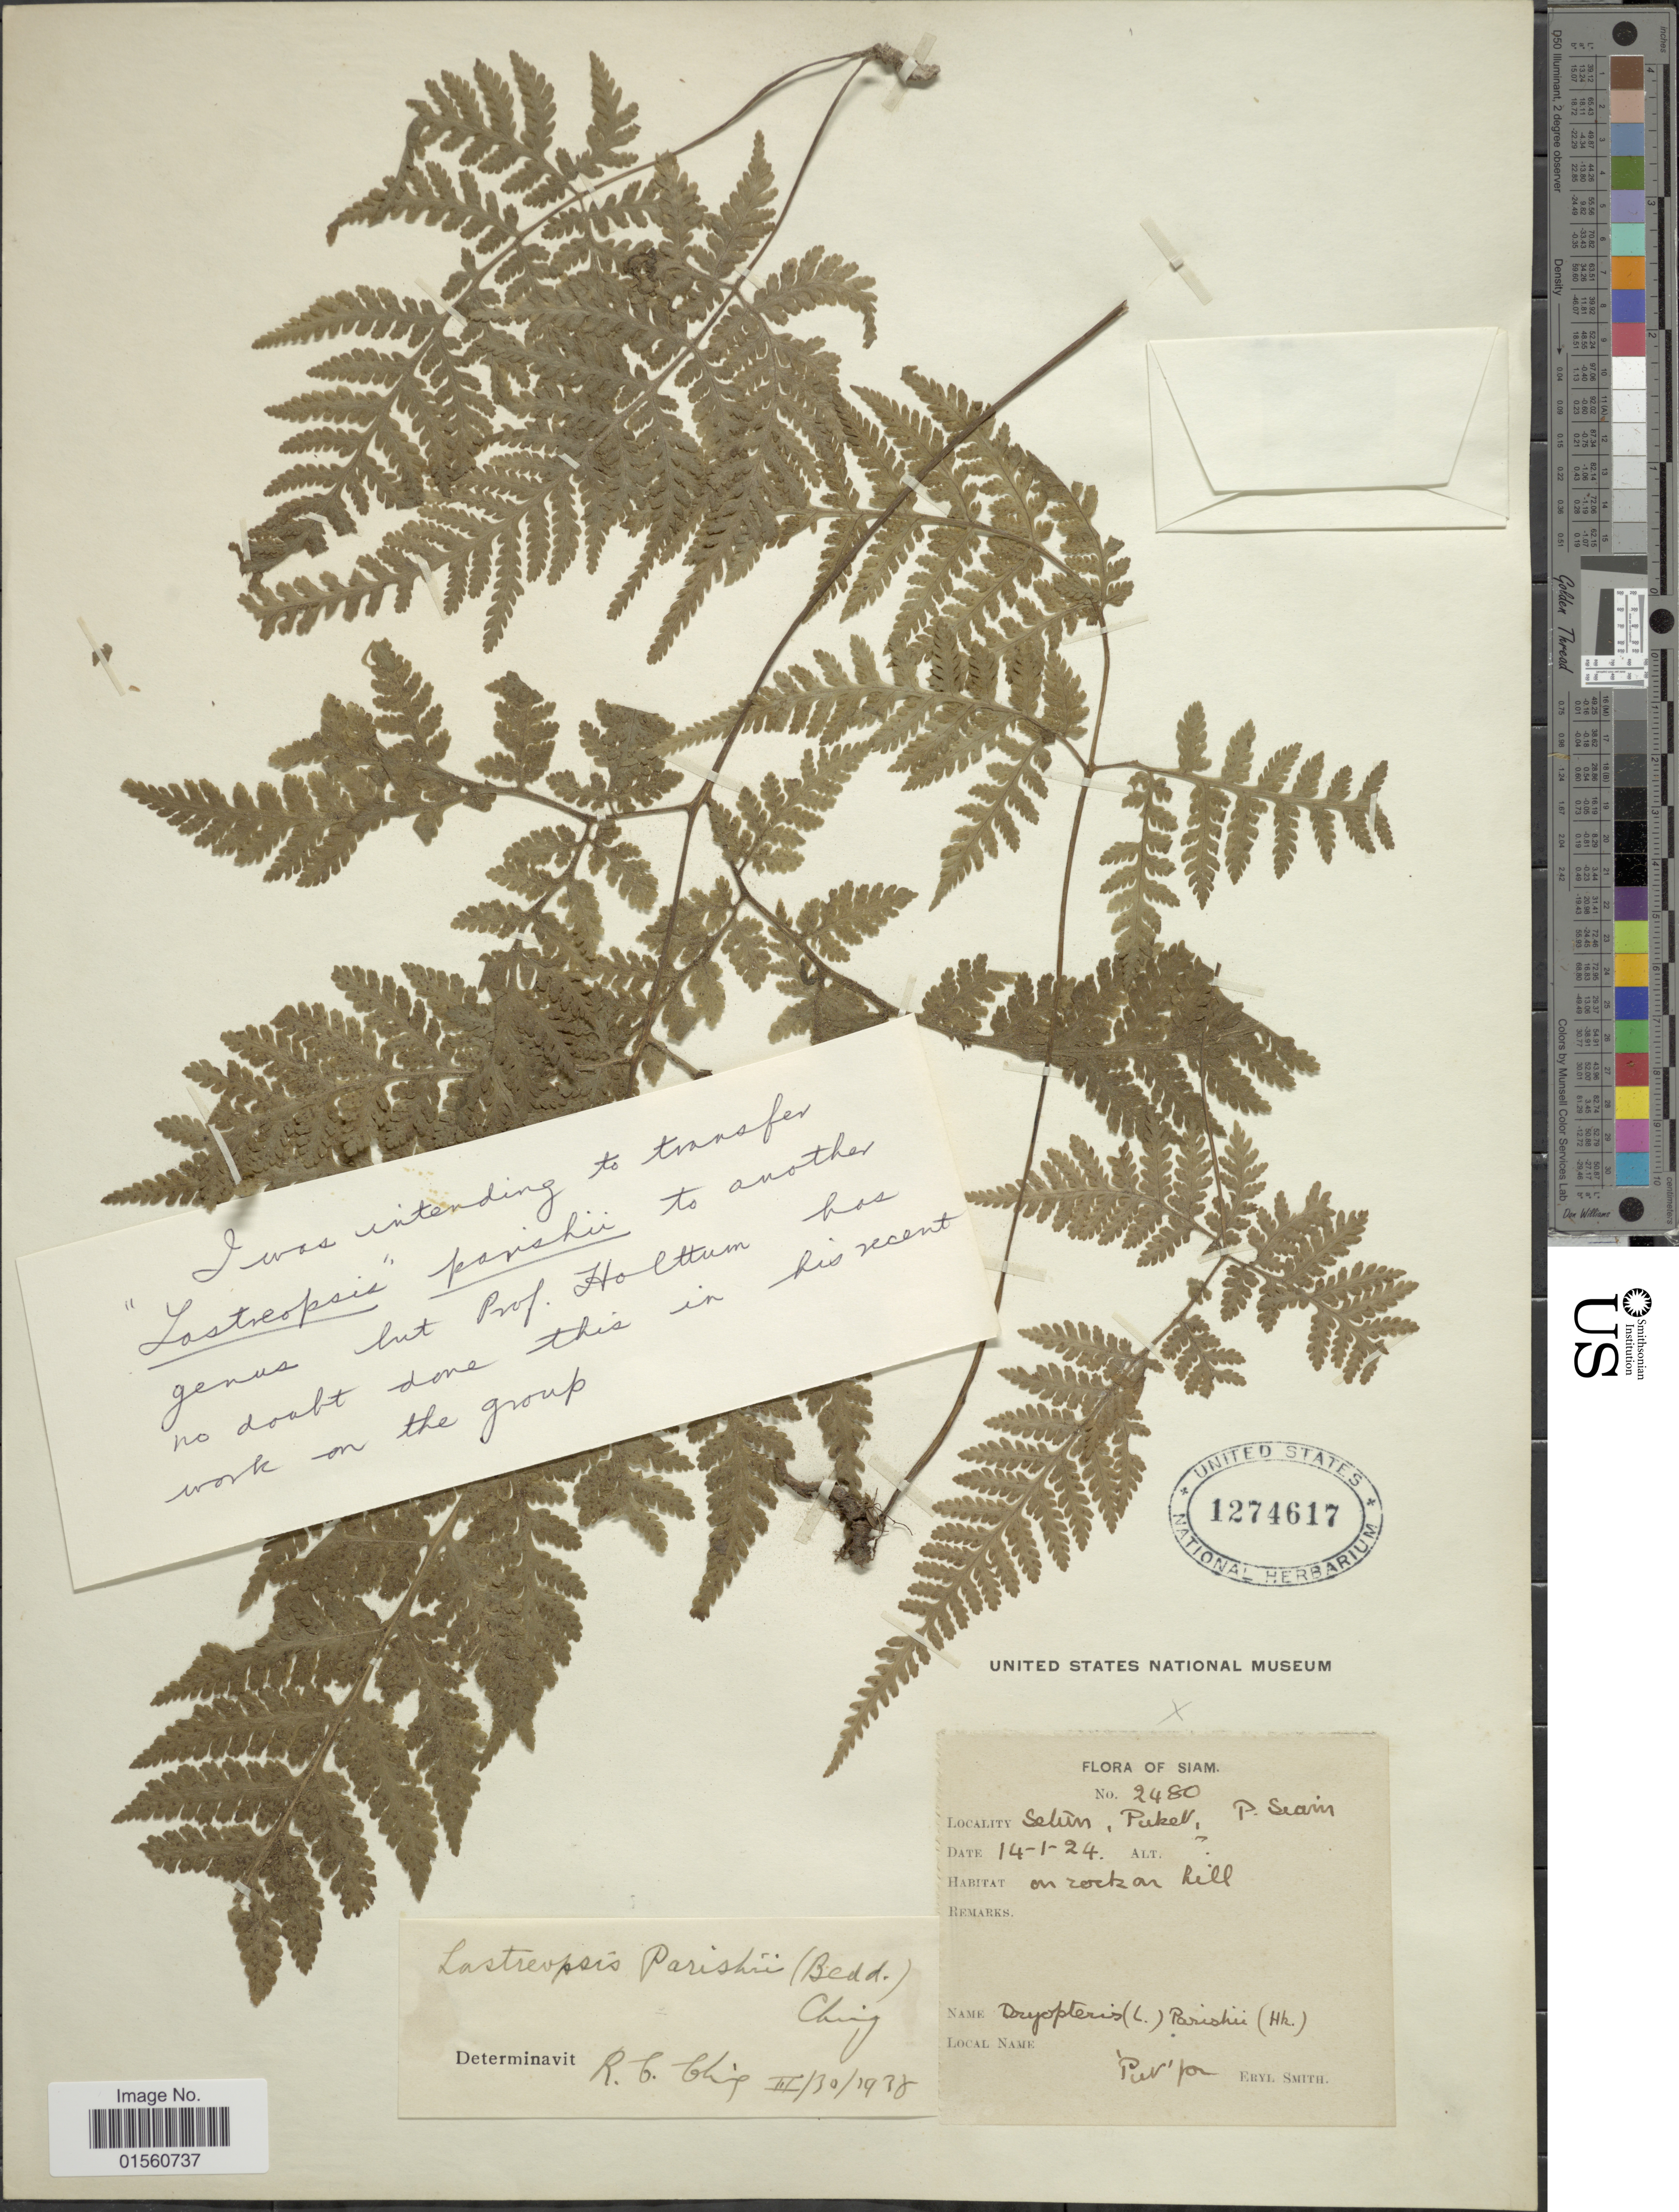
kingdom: Plantae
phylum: Tracheophyta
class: Polypodiopsida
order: Polypodiales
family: Dryopteridaceae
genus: Lastreopsis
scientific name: Lastreopsis parrishii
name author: (Hook.) Ching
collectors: E. Smith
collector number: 2480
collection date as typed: Transcribed d/m/y: 14/1/24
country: Thailand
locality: Setun, Puket, P. [illegible text]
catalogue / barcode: US 1274617